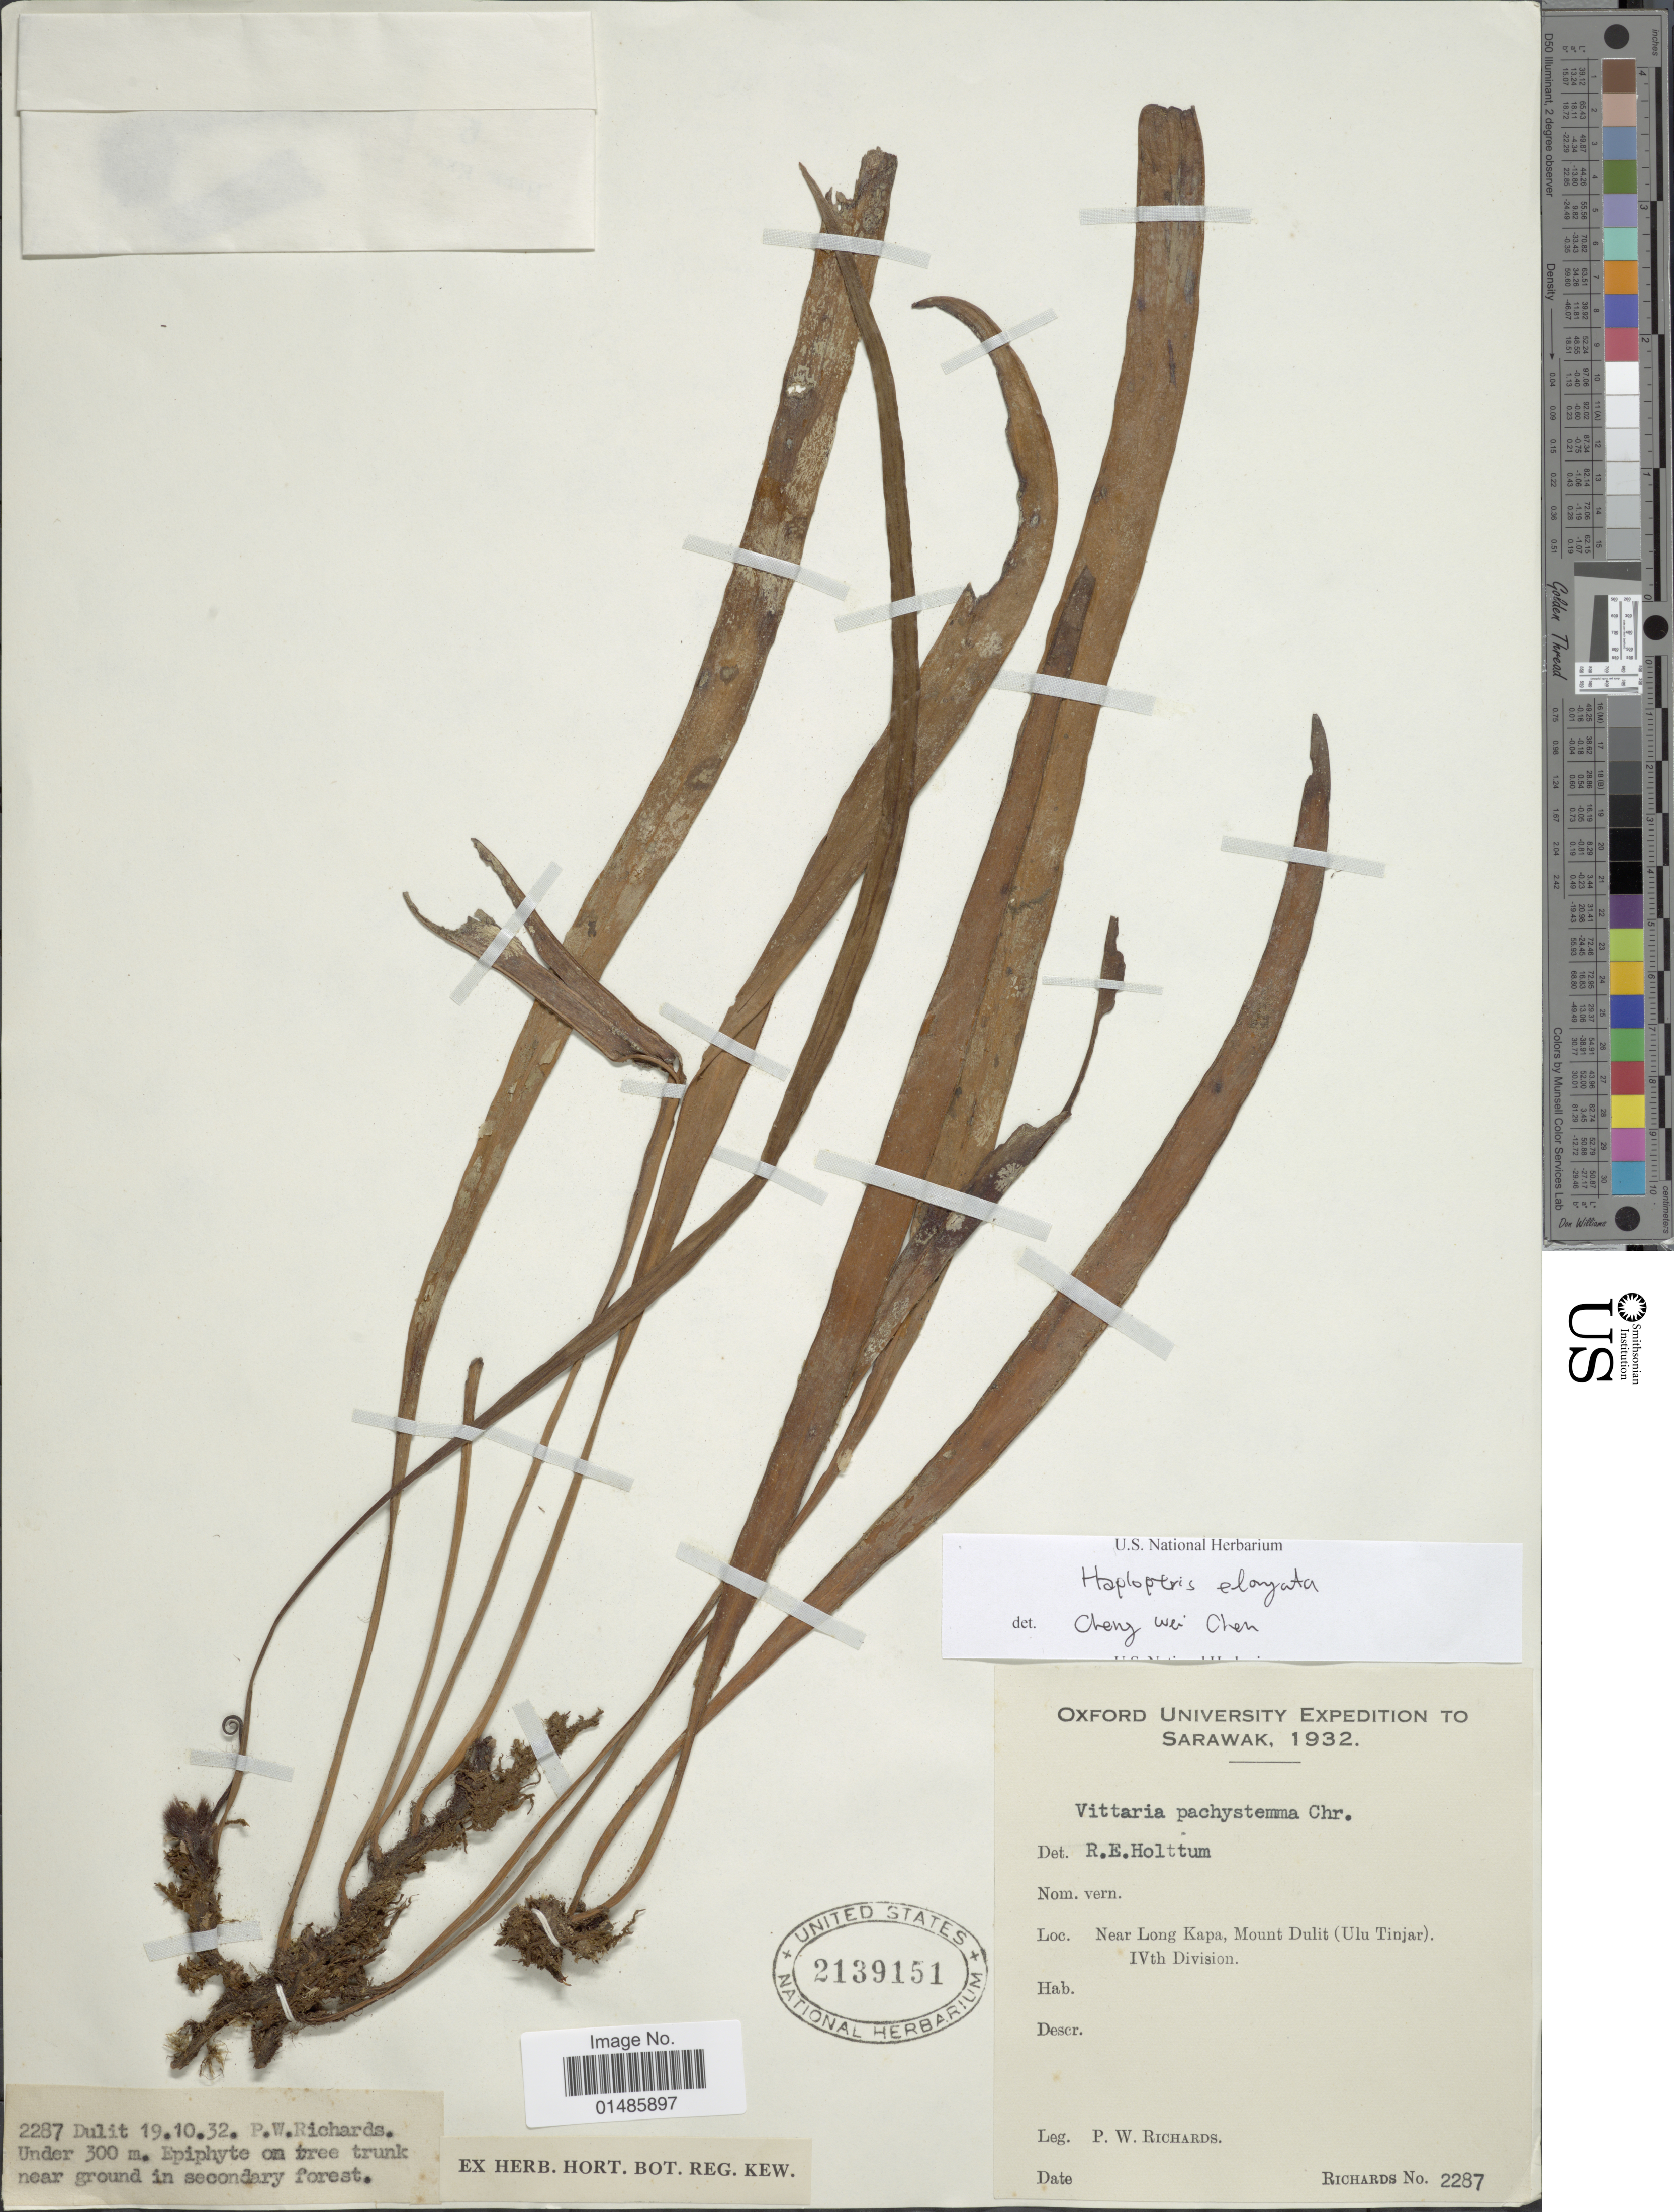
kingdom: Plantae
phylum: Tracheophyta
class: Polypodiopsida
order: Polypodiales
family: Pteridaceae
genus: Haplopteris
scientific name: Haplopteris elongata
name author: (Sw.) Crane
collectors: P. Richards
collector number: RICHARDS 2287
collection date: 1932-10-19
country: Malaysia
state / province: Sarawak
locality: Near Long Kapa, Mount Dulit (Ulu Tinjar). IVth Division.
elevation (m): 300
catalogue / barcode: US 2139151